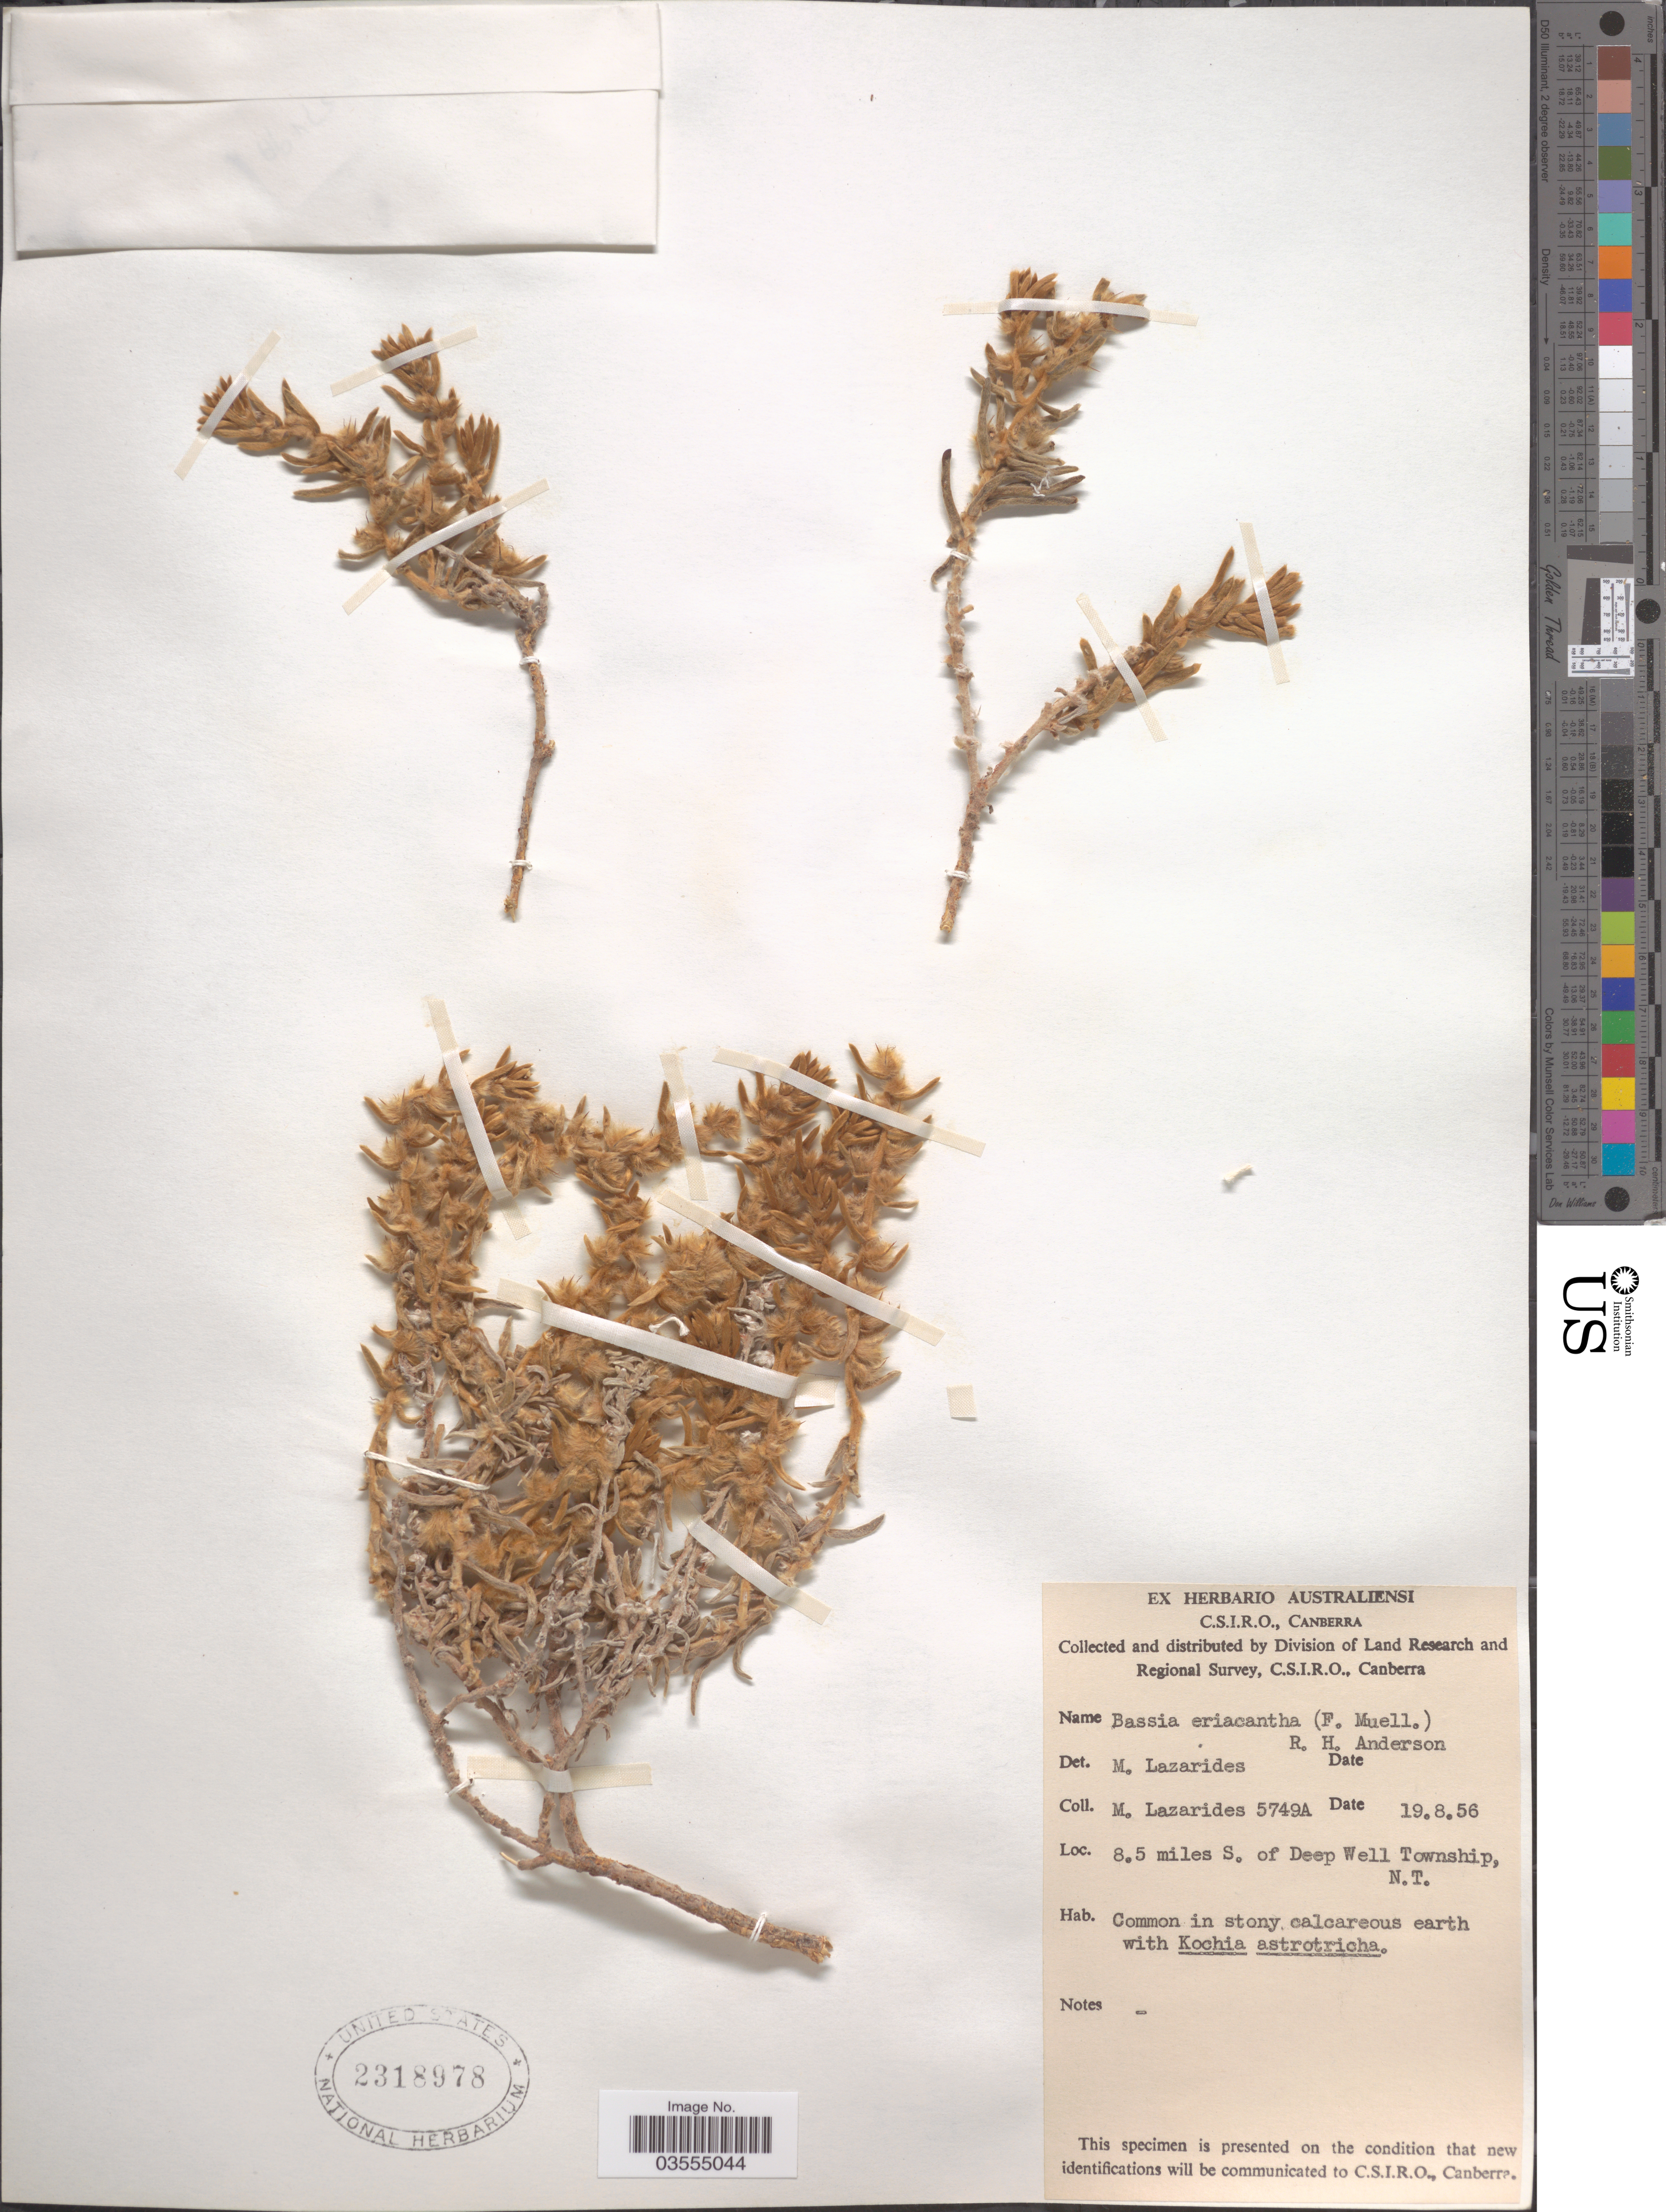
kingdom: Plantae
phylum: Tracheophyta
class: Magnoliopsida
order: Caryophyllales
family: Amaranthaceae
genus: Sclerolaena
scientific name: Sclerolaena eriacantha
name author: (F. Muell.) Ulbr.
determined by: Chinnock, R. J.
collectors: M. Lazarides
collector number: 5749A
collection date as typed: Transcribed d/m/y: 19/8/56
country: Australia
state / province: Northern Territory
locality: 8.5 miles S. of Deep Well Township.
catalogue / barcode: US 2318978